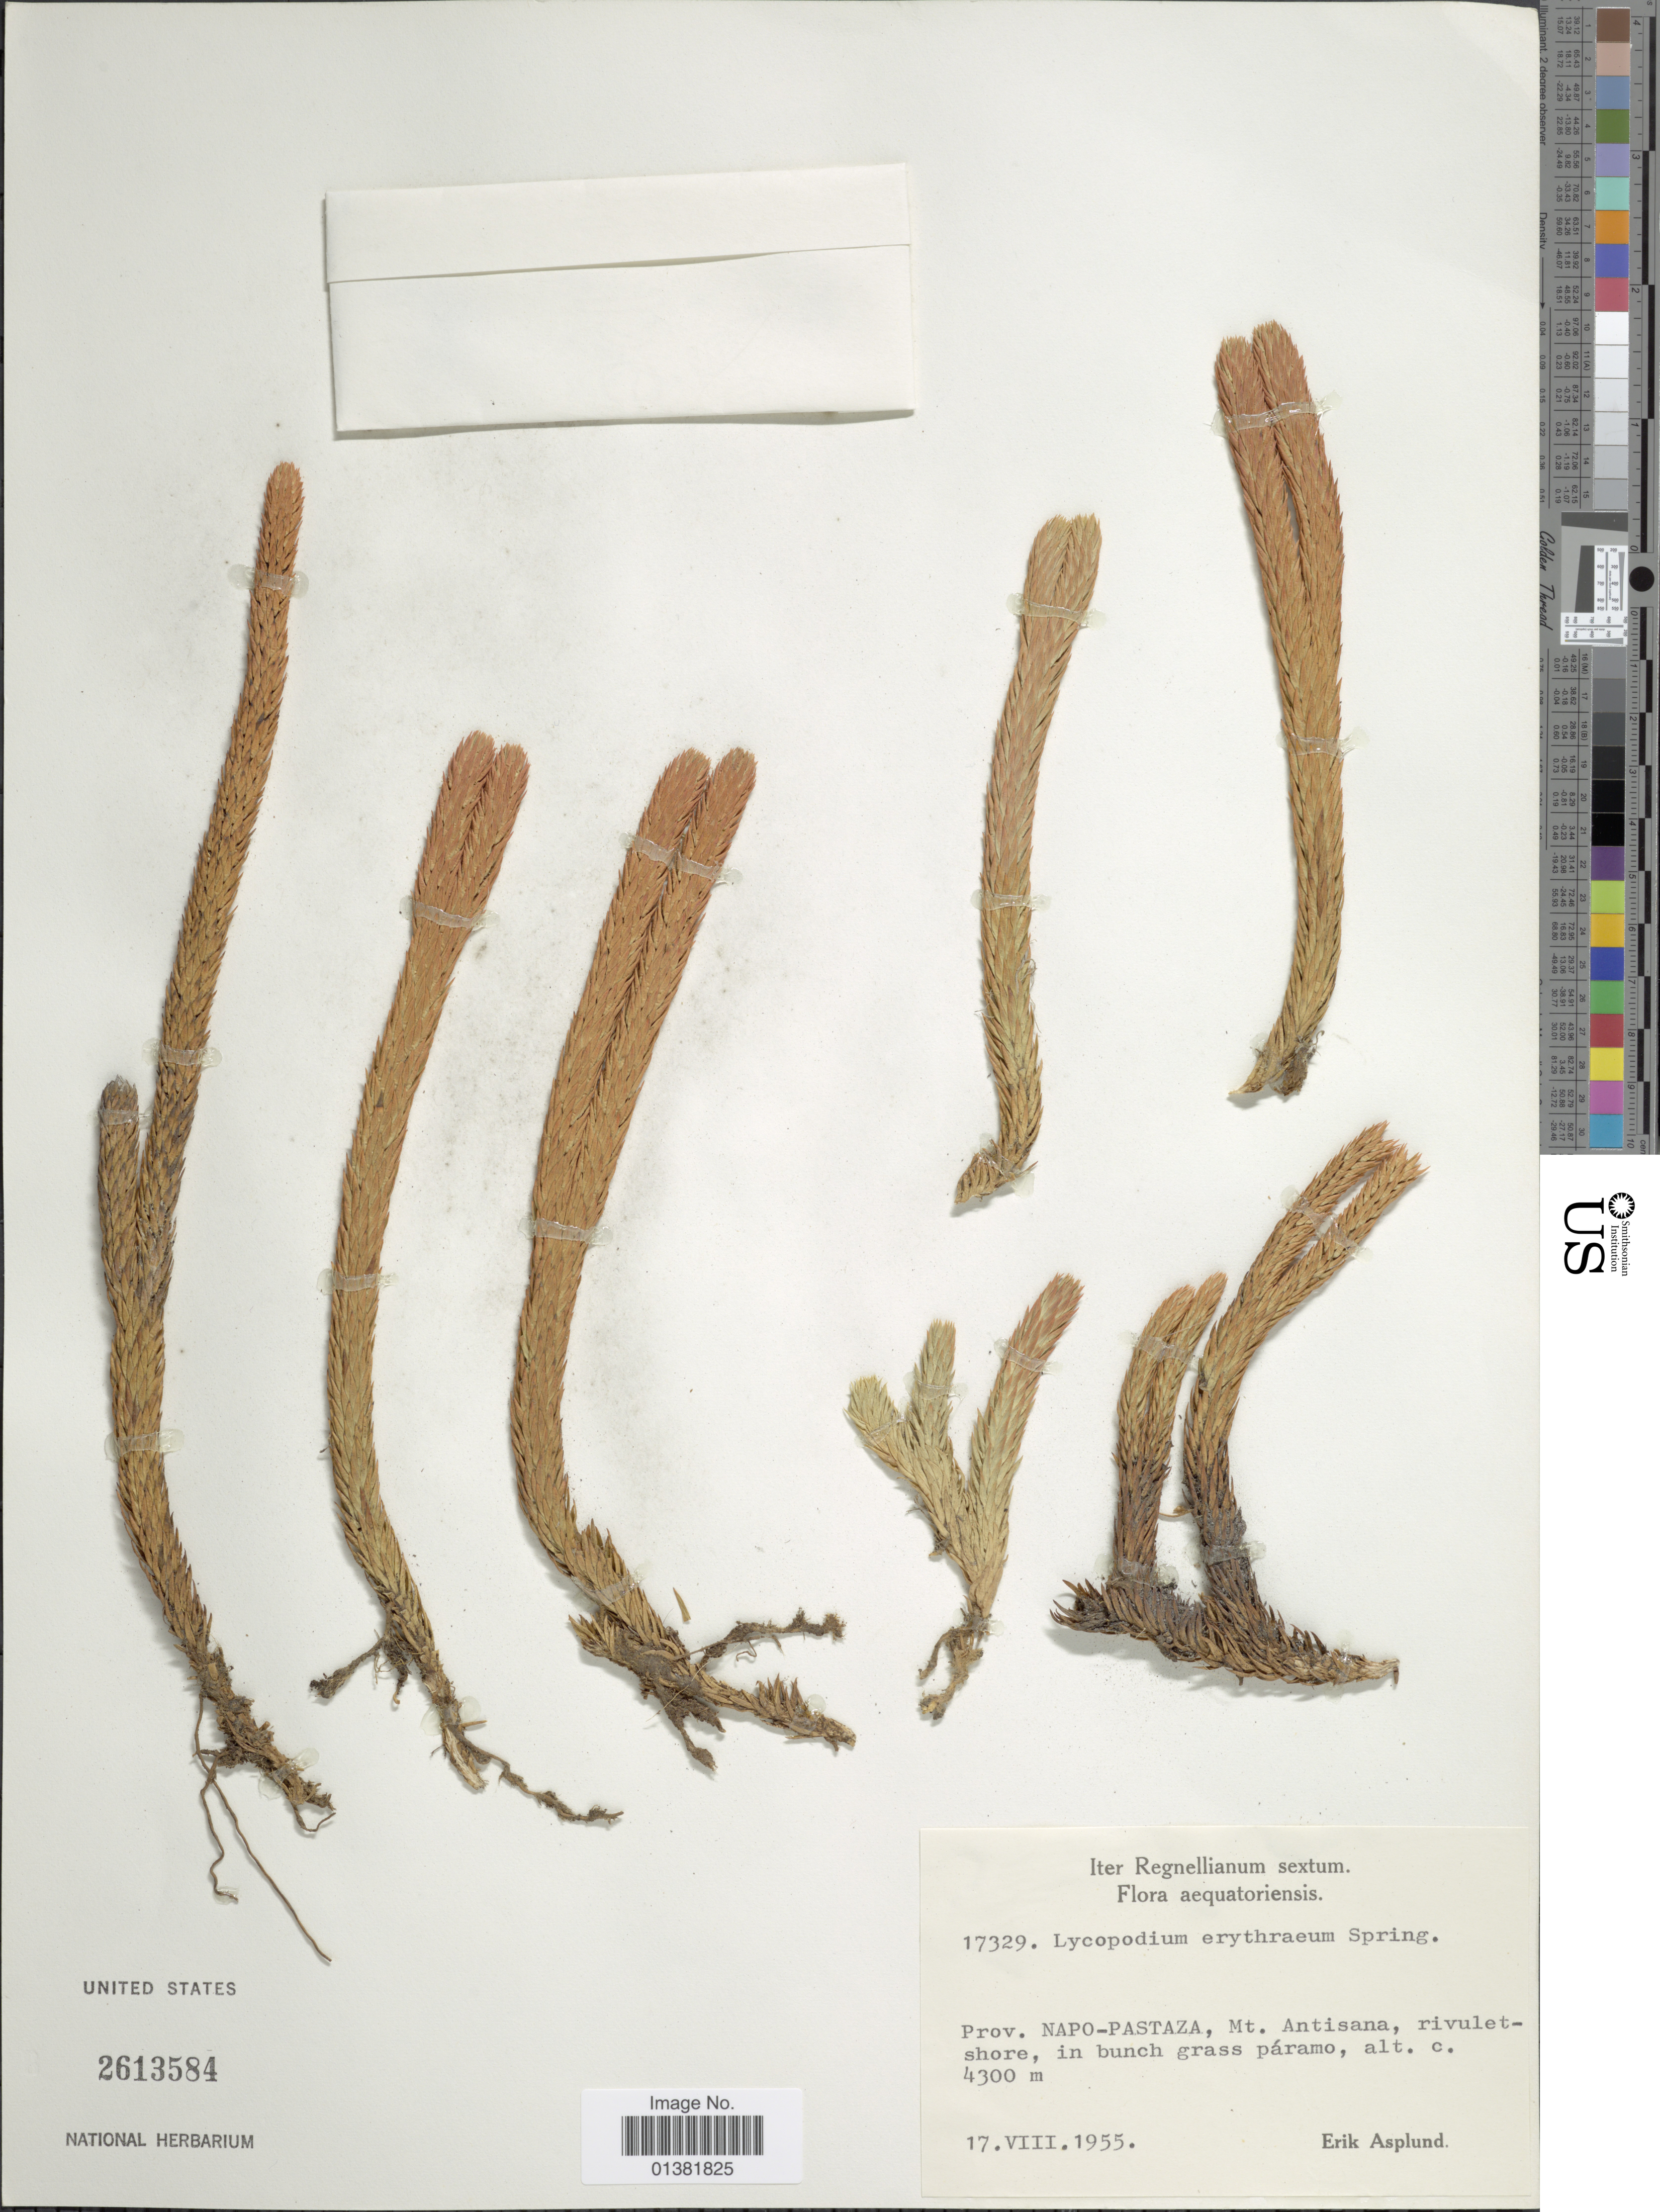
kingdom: Plantae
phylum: Tracheophyta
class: Lycopodiopsida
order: Lycopodiales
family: Lycopodiaceae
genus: Phlegmariurus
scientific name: Phlegmariurus crassus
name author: (Humb. & Bonpl. ex Willd.) B. Øllg.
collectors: E. Asplund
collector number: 17329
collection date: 1955-08-17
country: Ecuador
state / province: Napo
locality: Prov. Napo-Pastaza, Mt Antisana, rivuletshore, in bunch grass páramo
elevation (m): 4300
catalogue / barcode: US 2613584